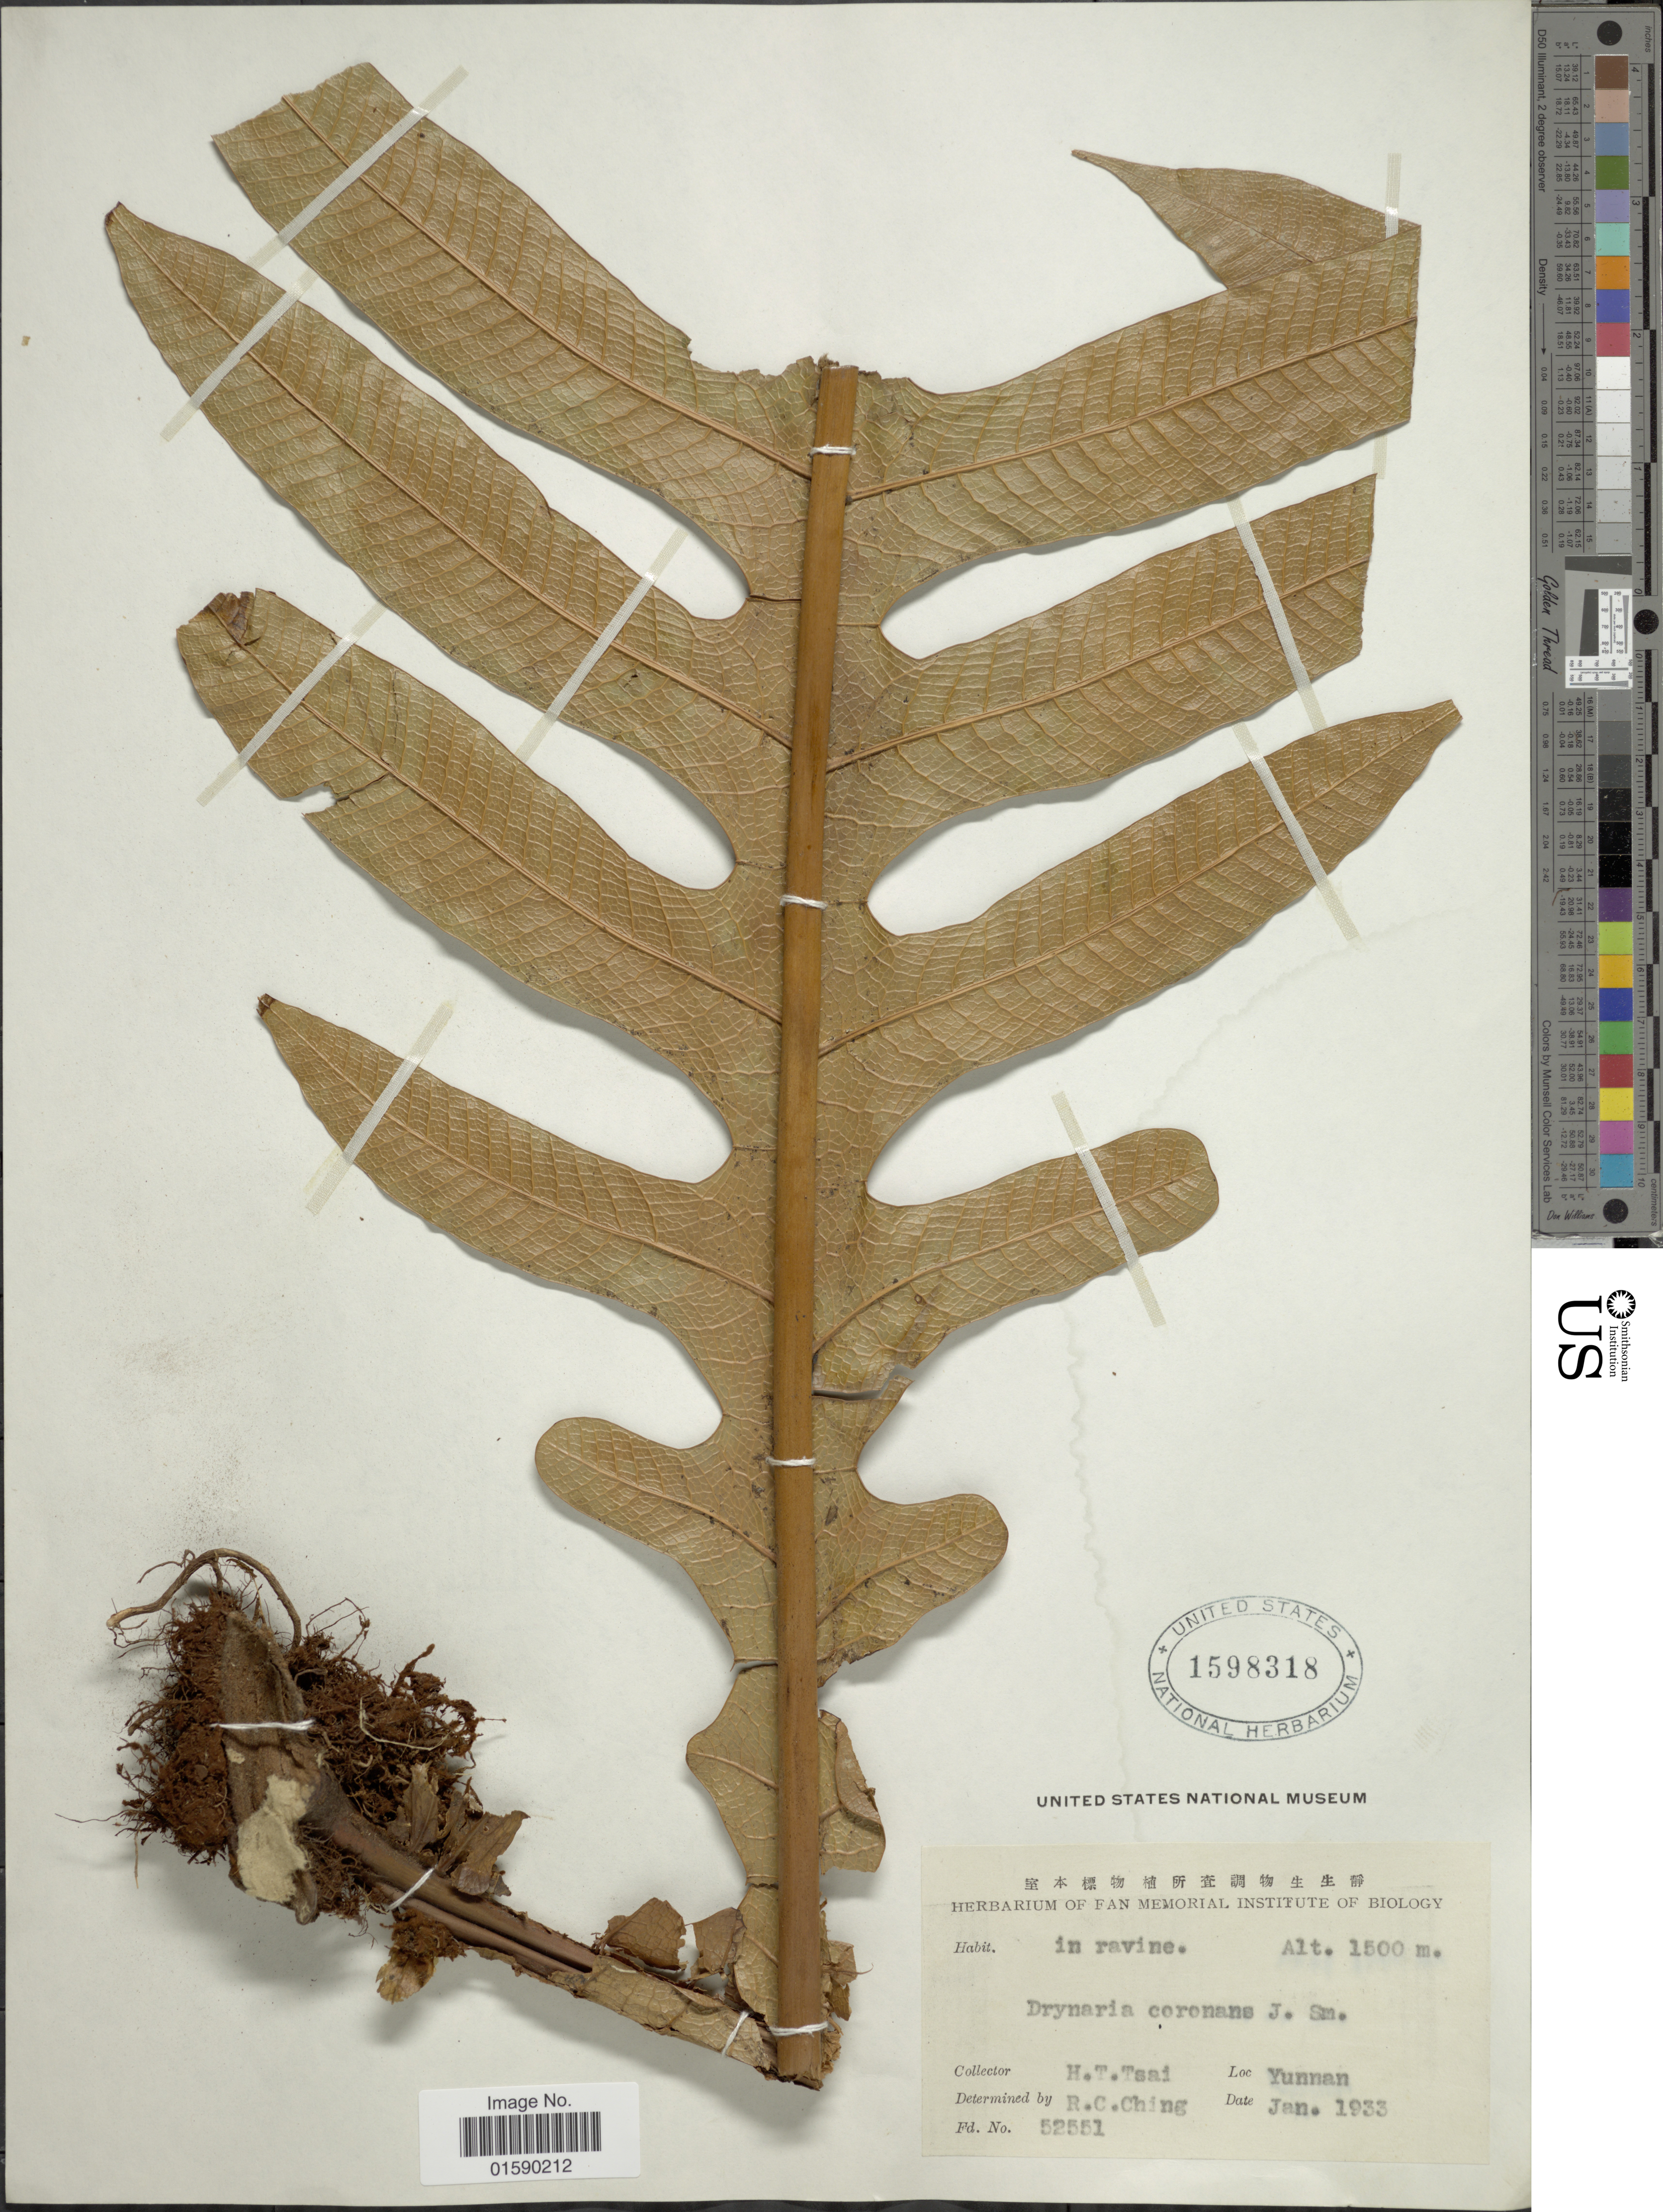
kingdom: Plantae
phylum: Tracheophyta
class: Polypodiopsida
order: Polypodiales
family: Polypodiaceae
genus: Aglaomorpha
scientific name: Aglaomorpha coronans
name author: (Wall. ex Mett.) Copel.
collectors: H. Tsai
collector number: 52551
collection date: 1933-01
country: China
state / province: Yunnan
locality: Yunnan.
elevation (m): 1500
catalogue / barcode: US 1598318